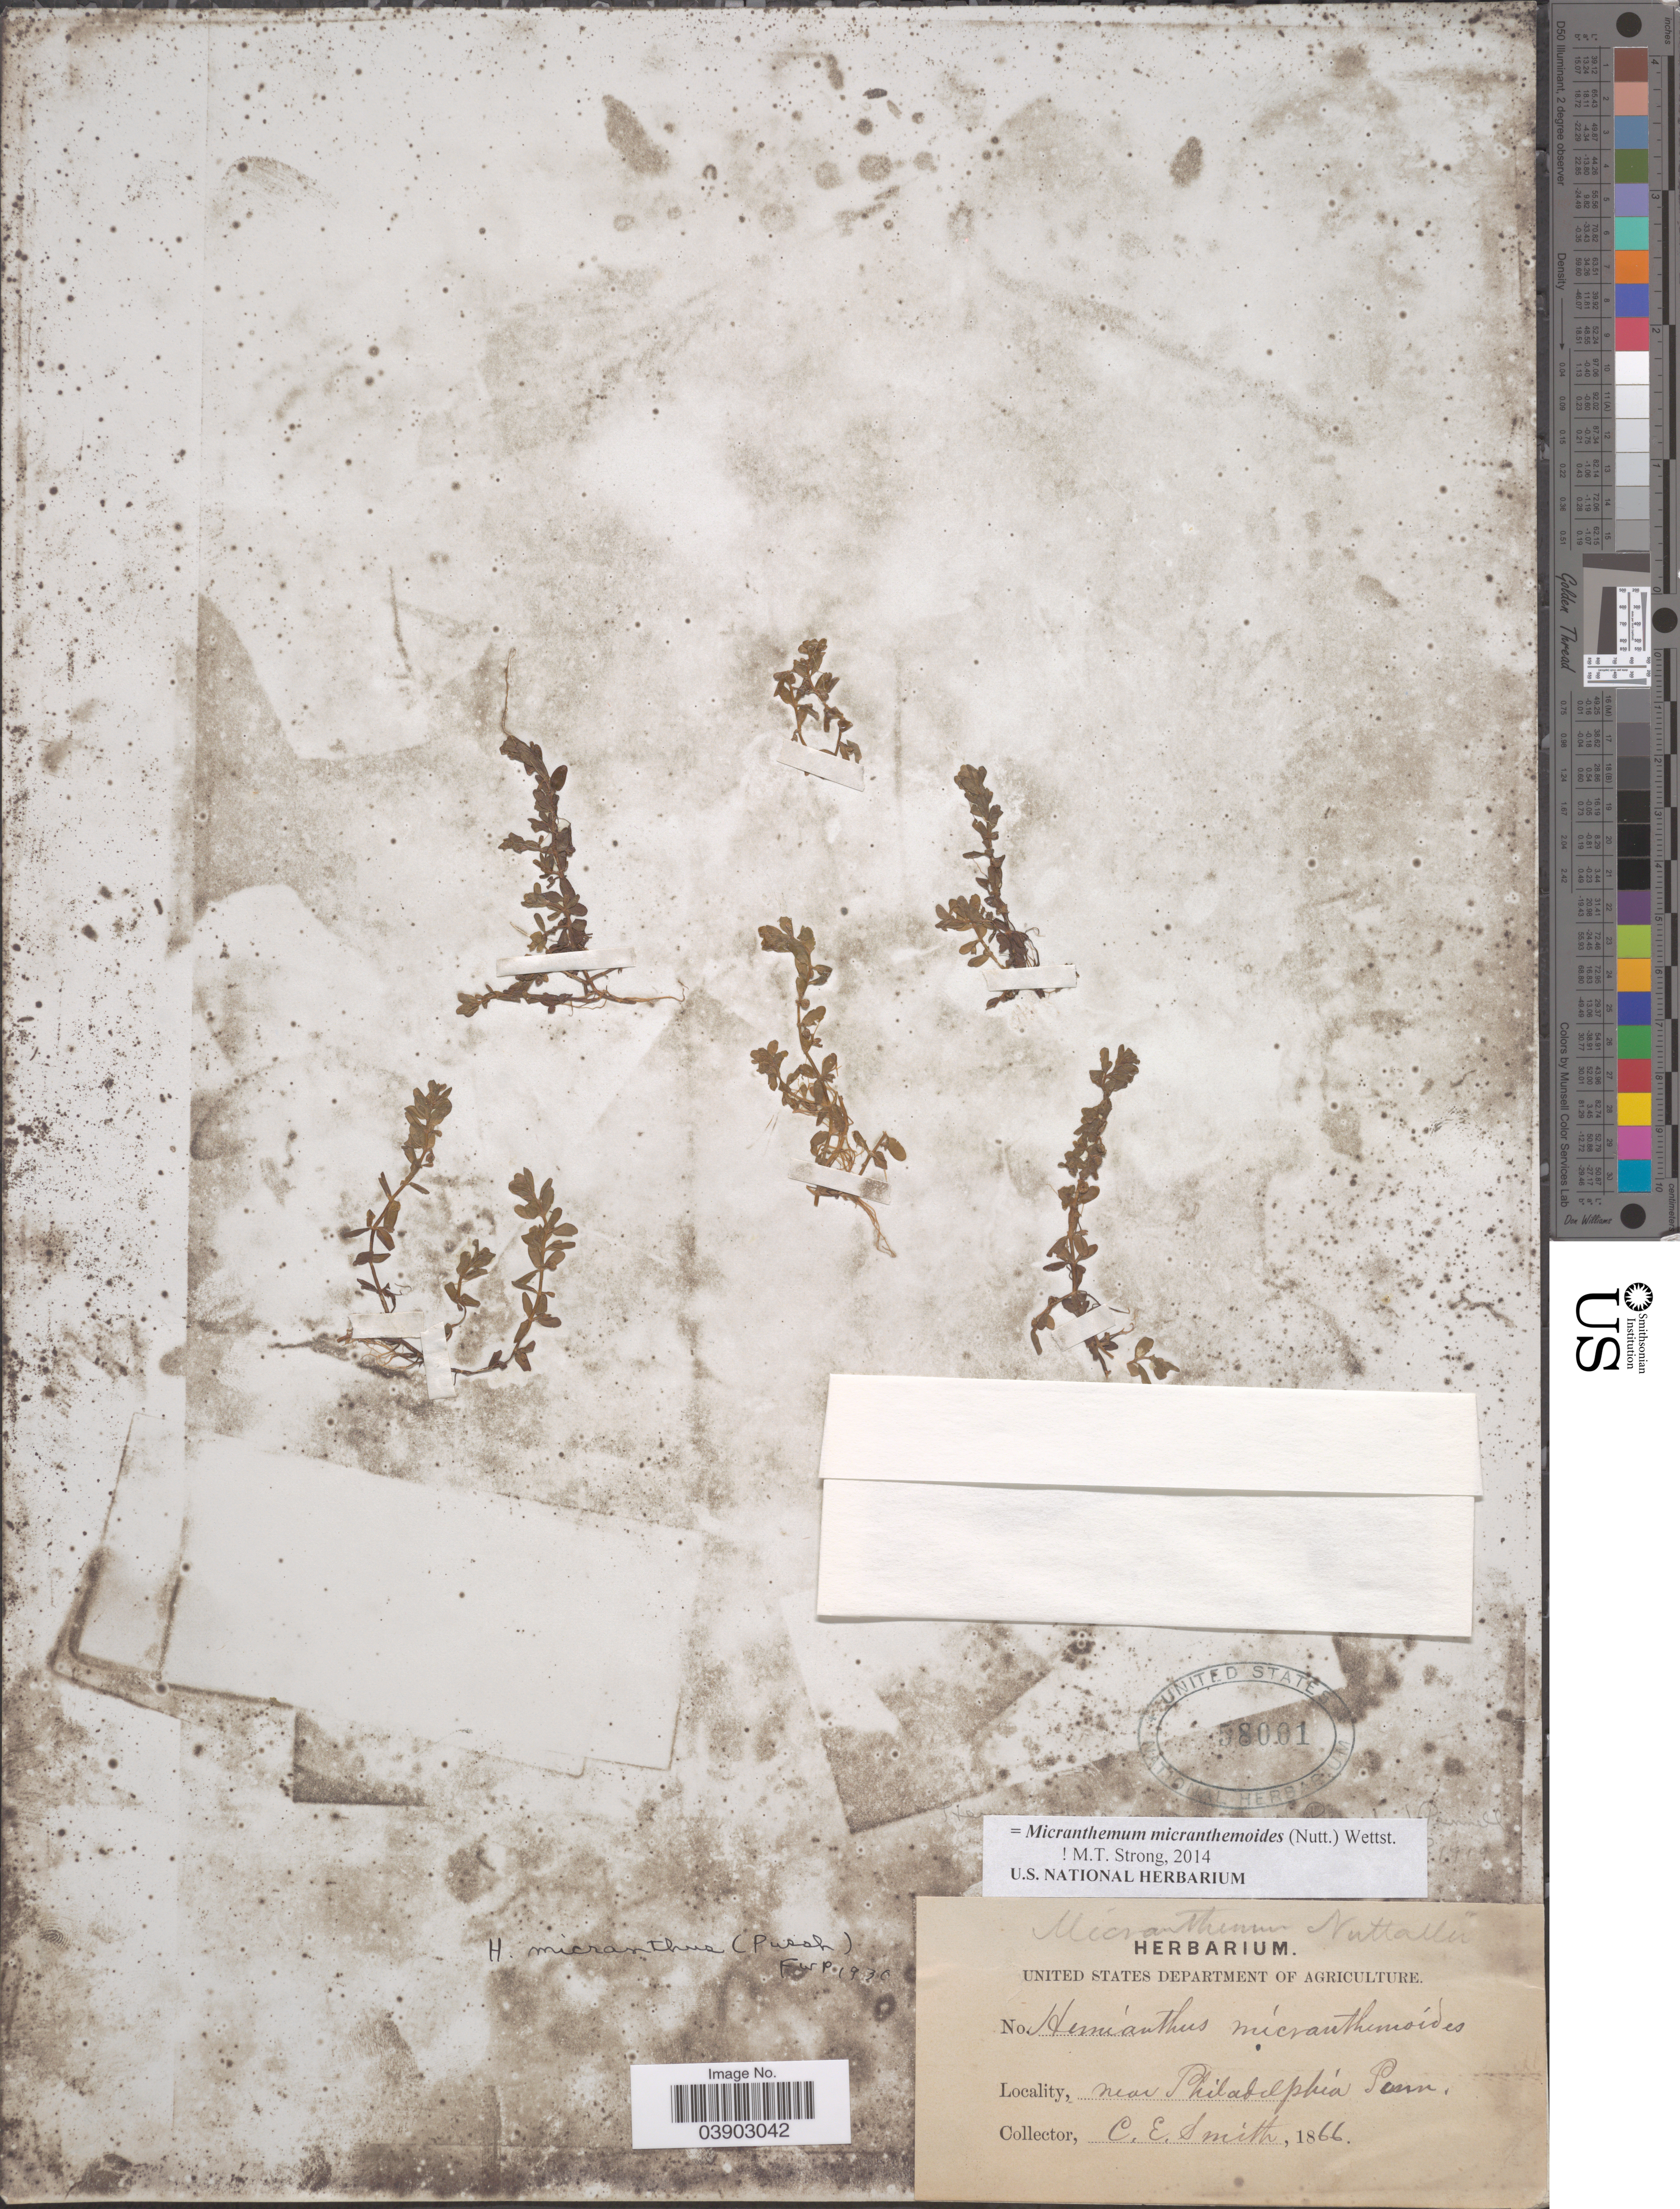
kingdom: Plantae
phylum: Tracheophyta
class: Magnoliopsida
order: Lamiales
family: Linderniaceae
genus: Micranthemum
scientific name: Micranthemum micranthemoides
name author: Nutt.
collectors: C. E. Smith Jr.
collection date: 1866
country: United States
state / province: Pennsylvania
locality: Near Philadelphia.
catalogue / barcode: US 58001